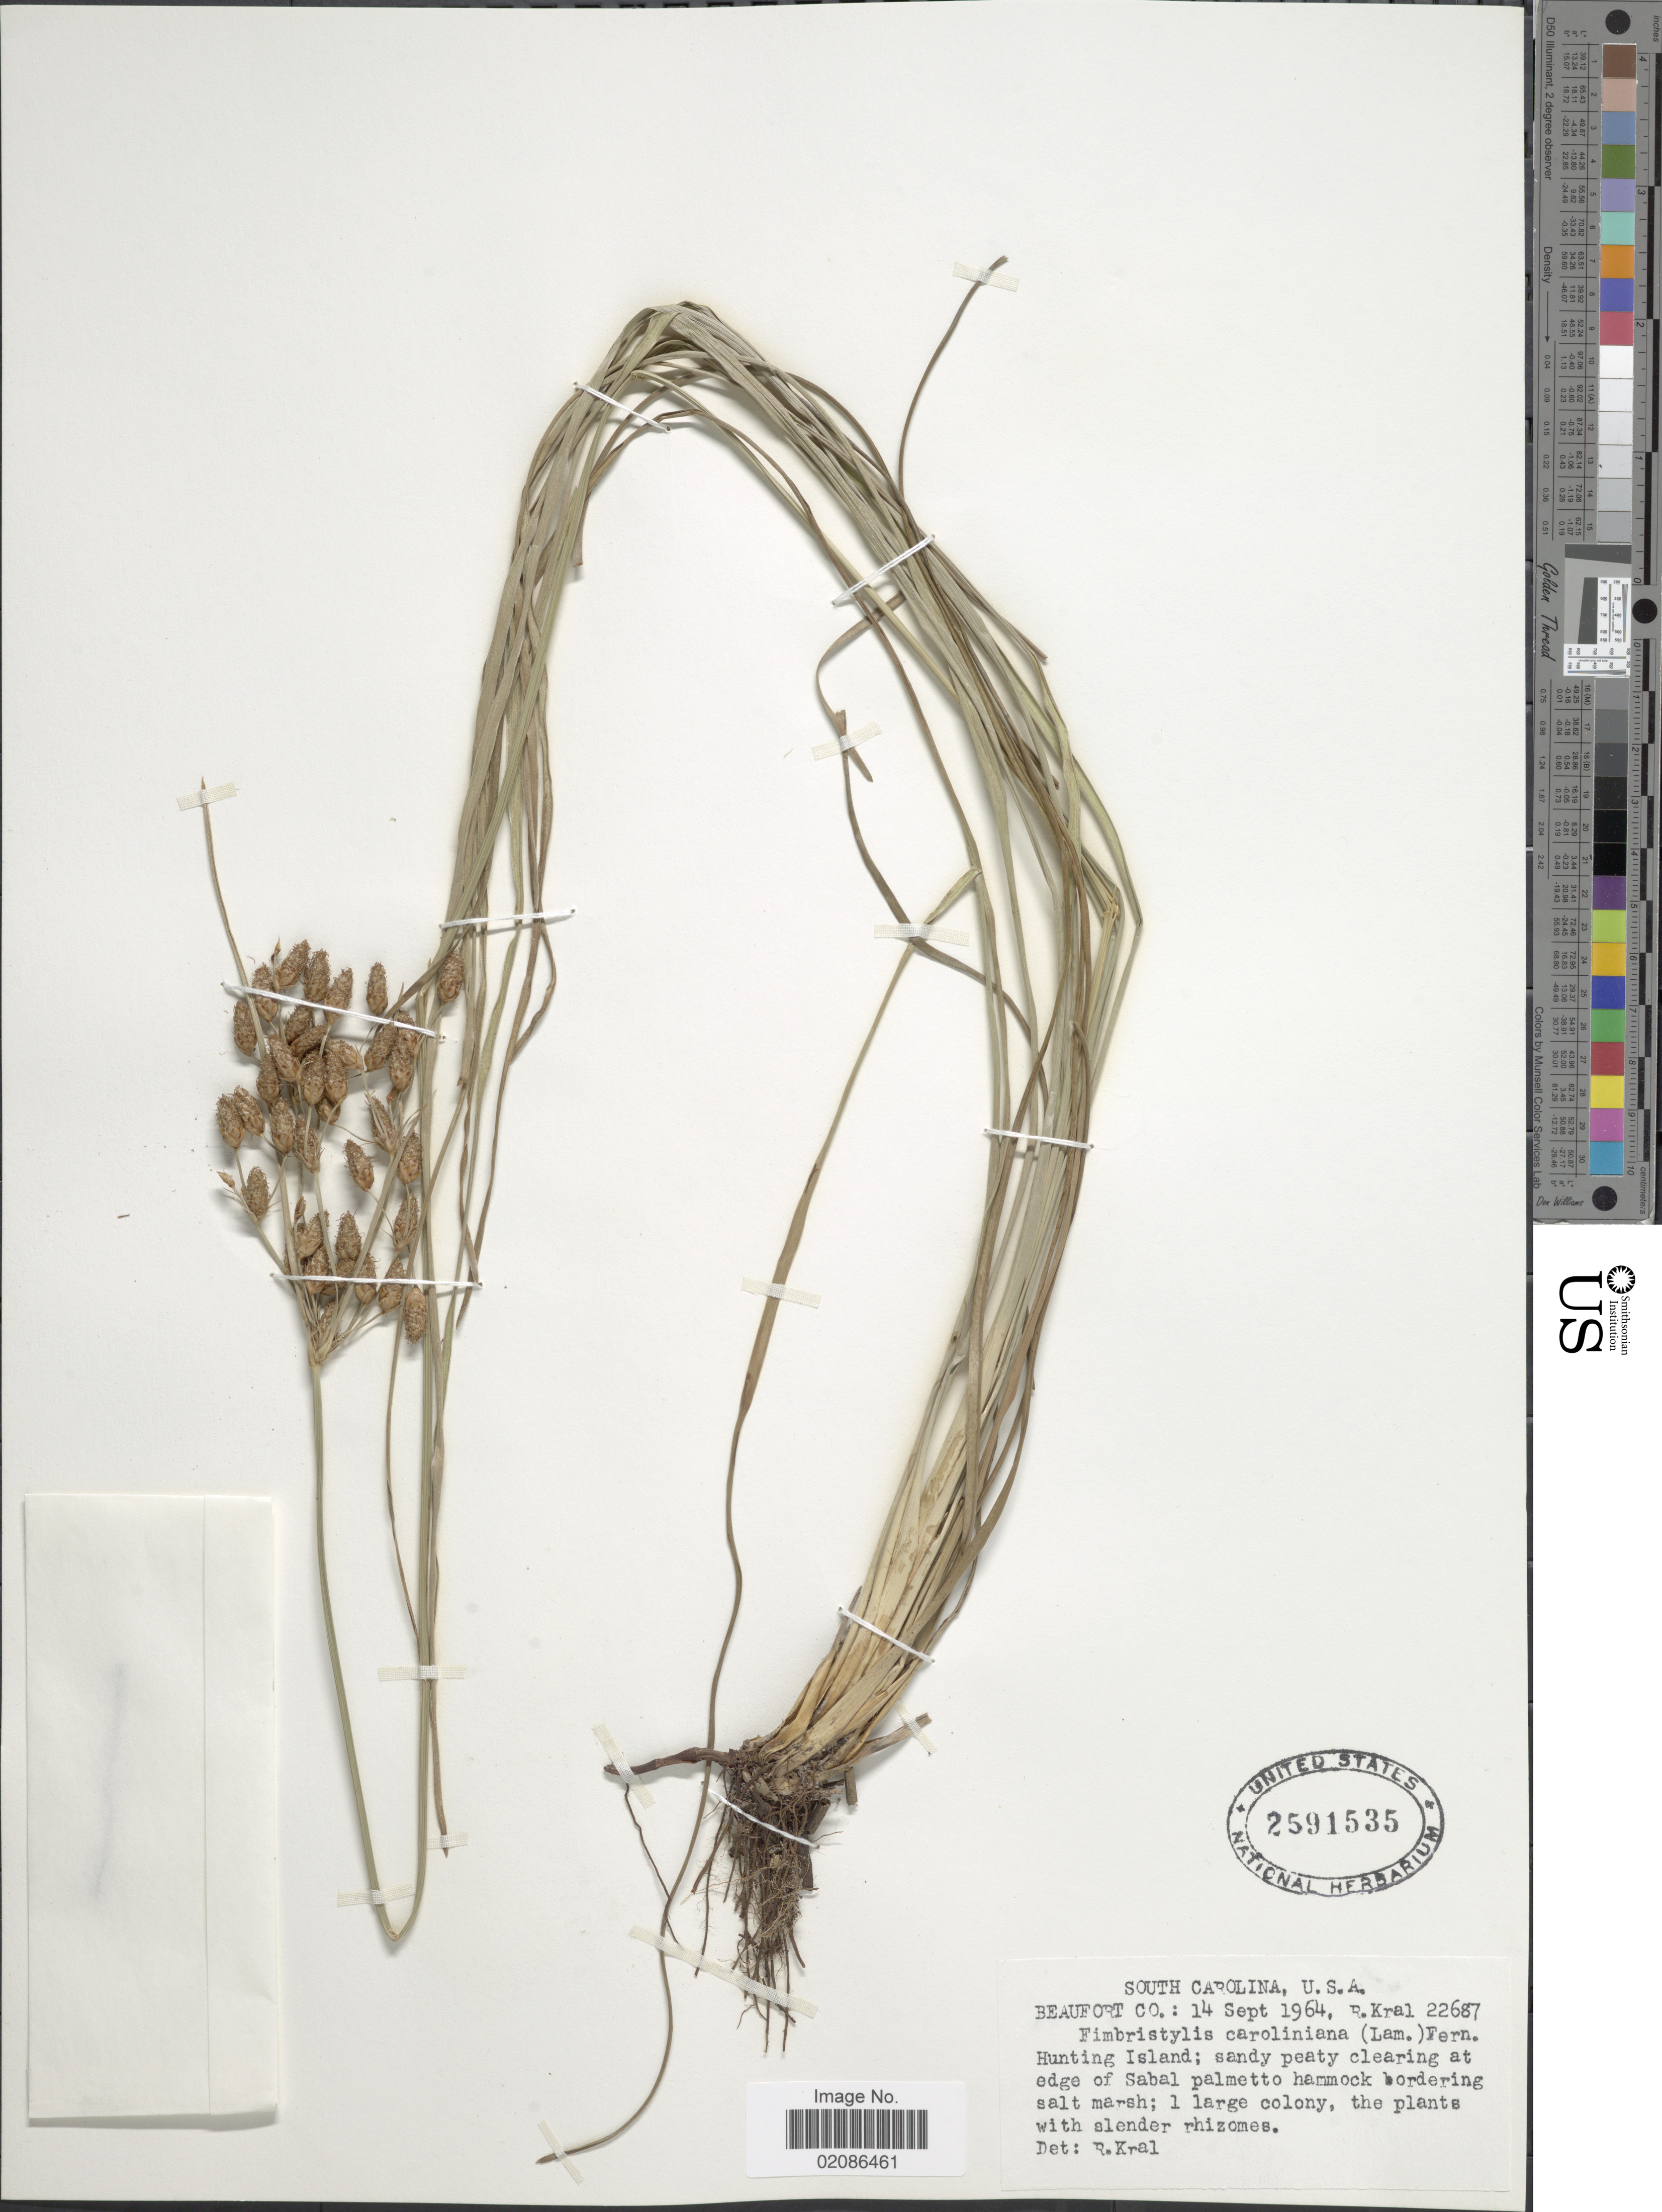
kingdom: Plantae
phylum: Tracheophyta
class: Liliopsida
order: Poales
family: Cyperaceae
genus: Fimbristylis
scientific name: Fimbristylis caroliniana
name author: (Lam.) Fernald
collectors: R. Kral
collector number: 22687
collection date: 1964-09-14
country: United States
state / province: South Carolina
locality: Beaufort Co; Hunting Island; sandy peaty clearing at edge of Sabal palmetto hammock bordering salt marsh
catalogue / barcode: US 2591535